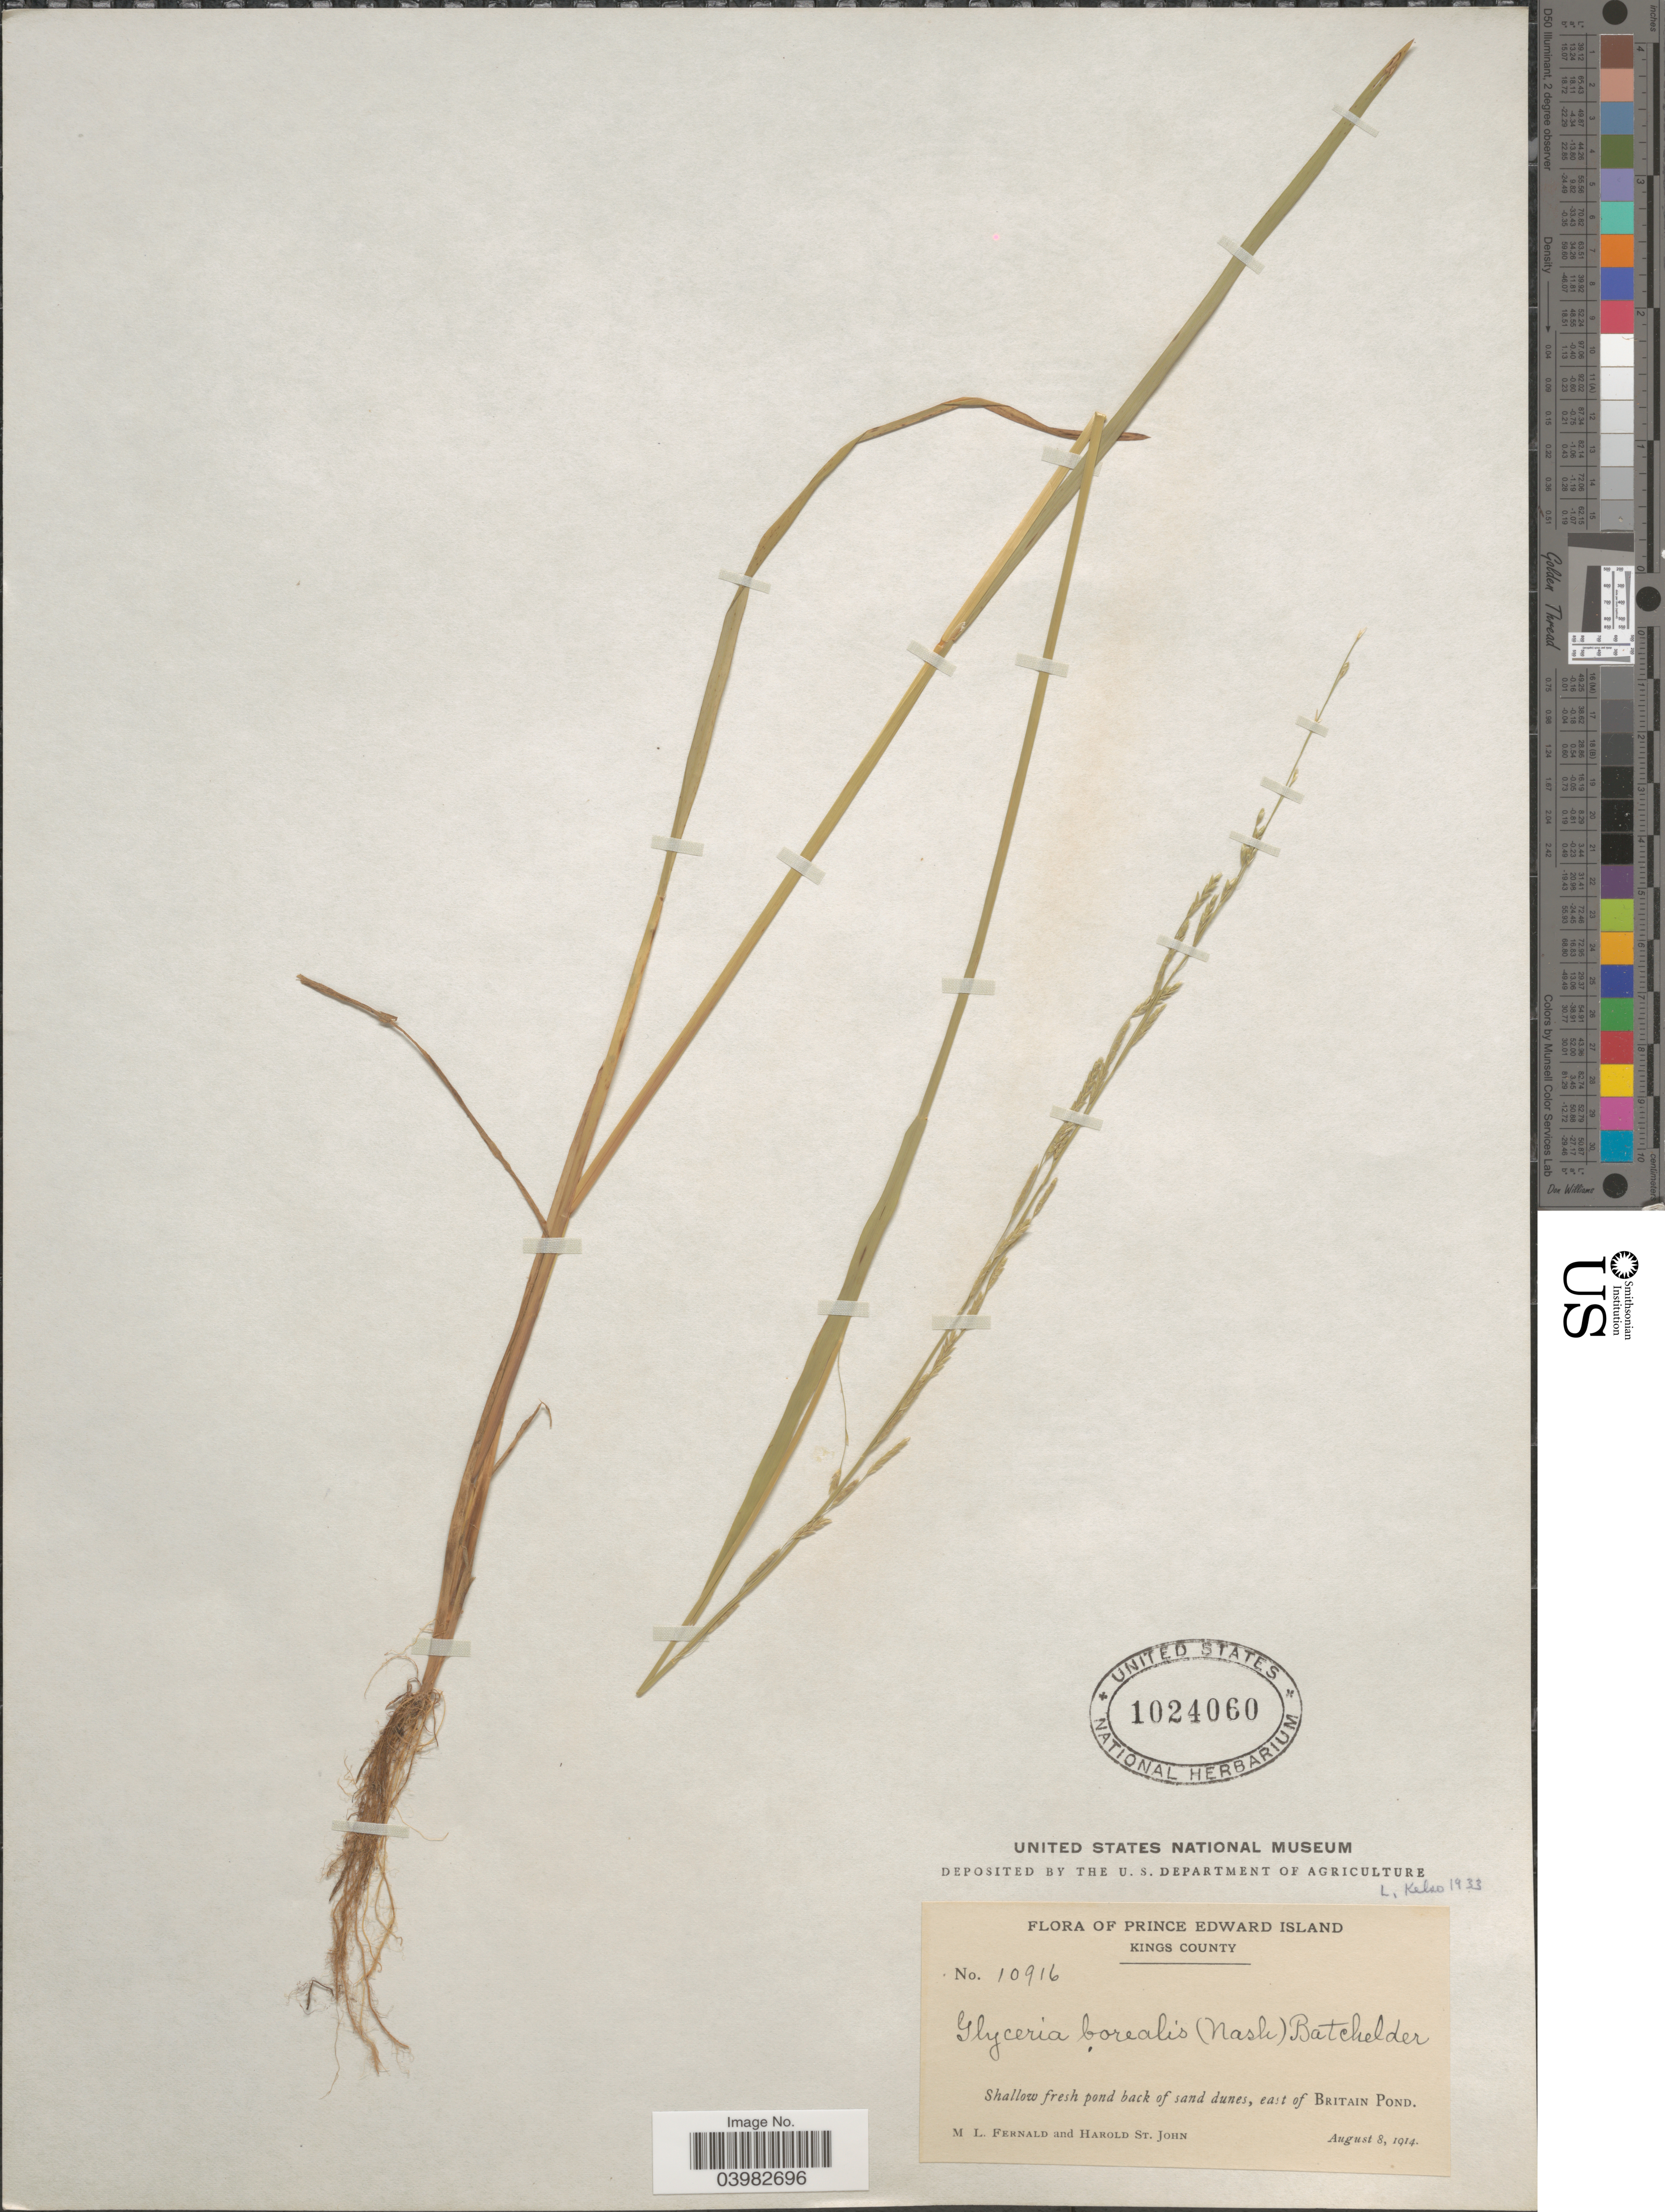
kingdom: Plantae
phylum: Tracheophyta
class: Liliopsida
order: Poales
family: Poaceae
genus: Glyceria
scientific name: Glyceria borealis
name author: (Nash) Batchelder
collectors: M. L. Fernald & H. St. John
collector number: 10916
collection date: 1914-08-08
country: Canada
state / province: Prince Edward Island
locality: Kings County. East of Britain Pond.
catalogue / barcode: US 1024060